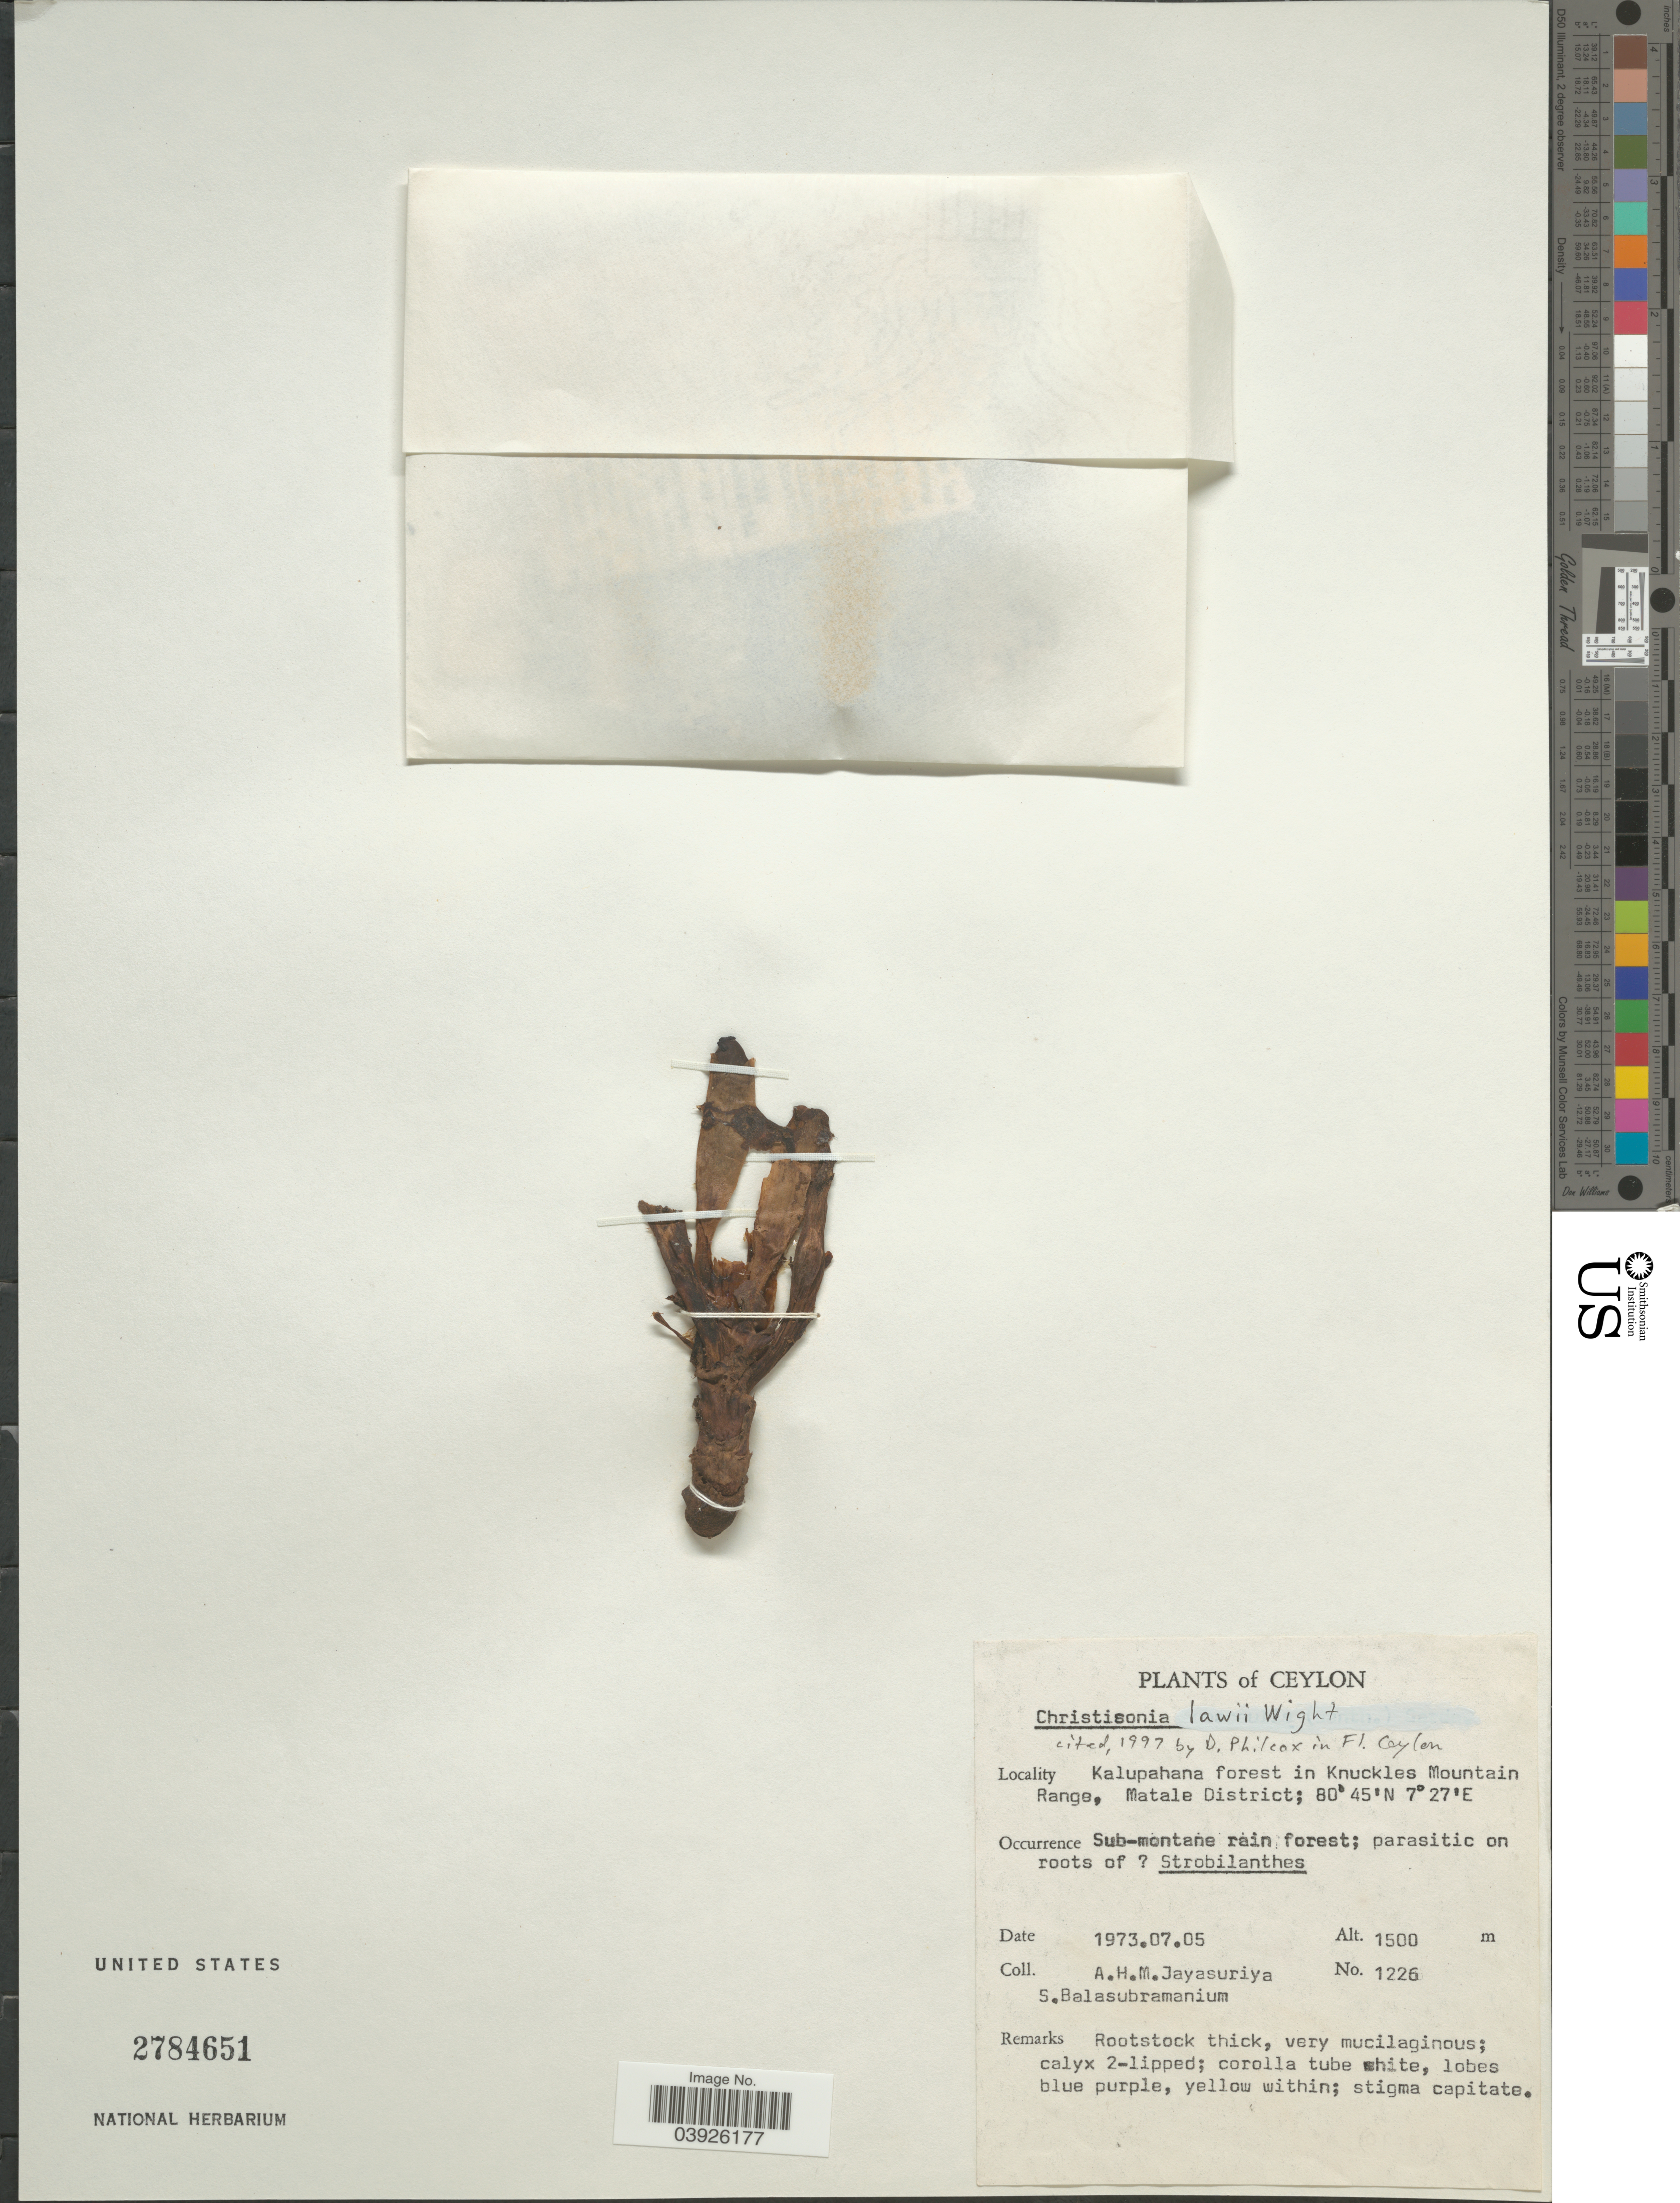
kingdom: Plantae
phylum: Tracheophyta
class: Magnoliopsida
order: Lamiales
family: Orobanchaceae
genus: Christisonia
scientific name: Christisonia lawii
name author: Wight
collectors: A. H. Jayasuriya & S. Balasubramanium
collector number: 1226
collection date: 1973-07-05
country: Sri Lanka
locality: Ceylon. Kalupahana forest in Knuckles Mountain Range, Matale District.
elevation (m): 1500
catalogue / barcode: US 2784651